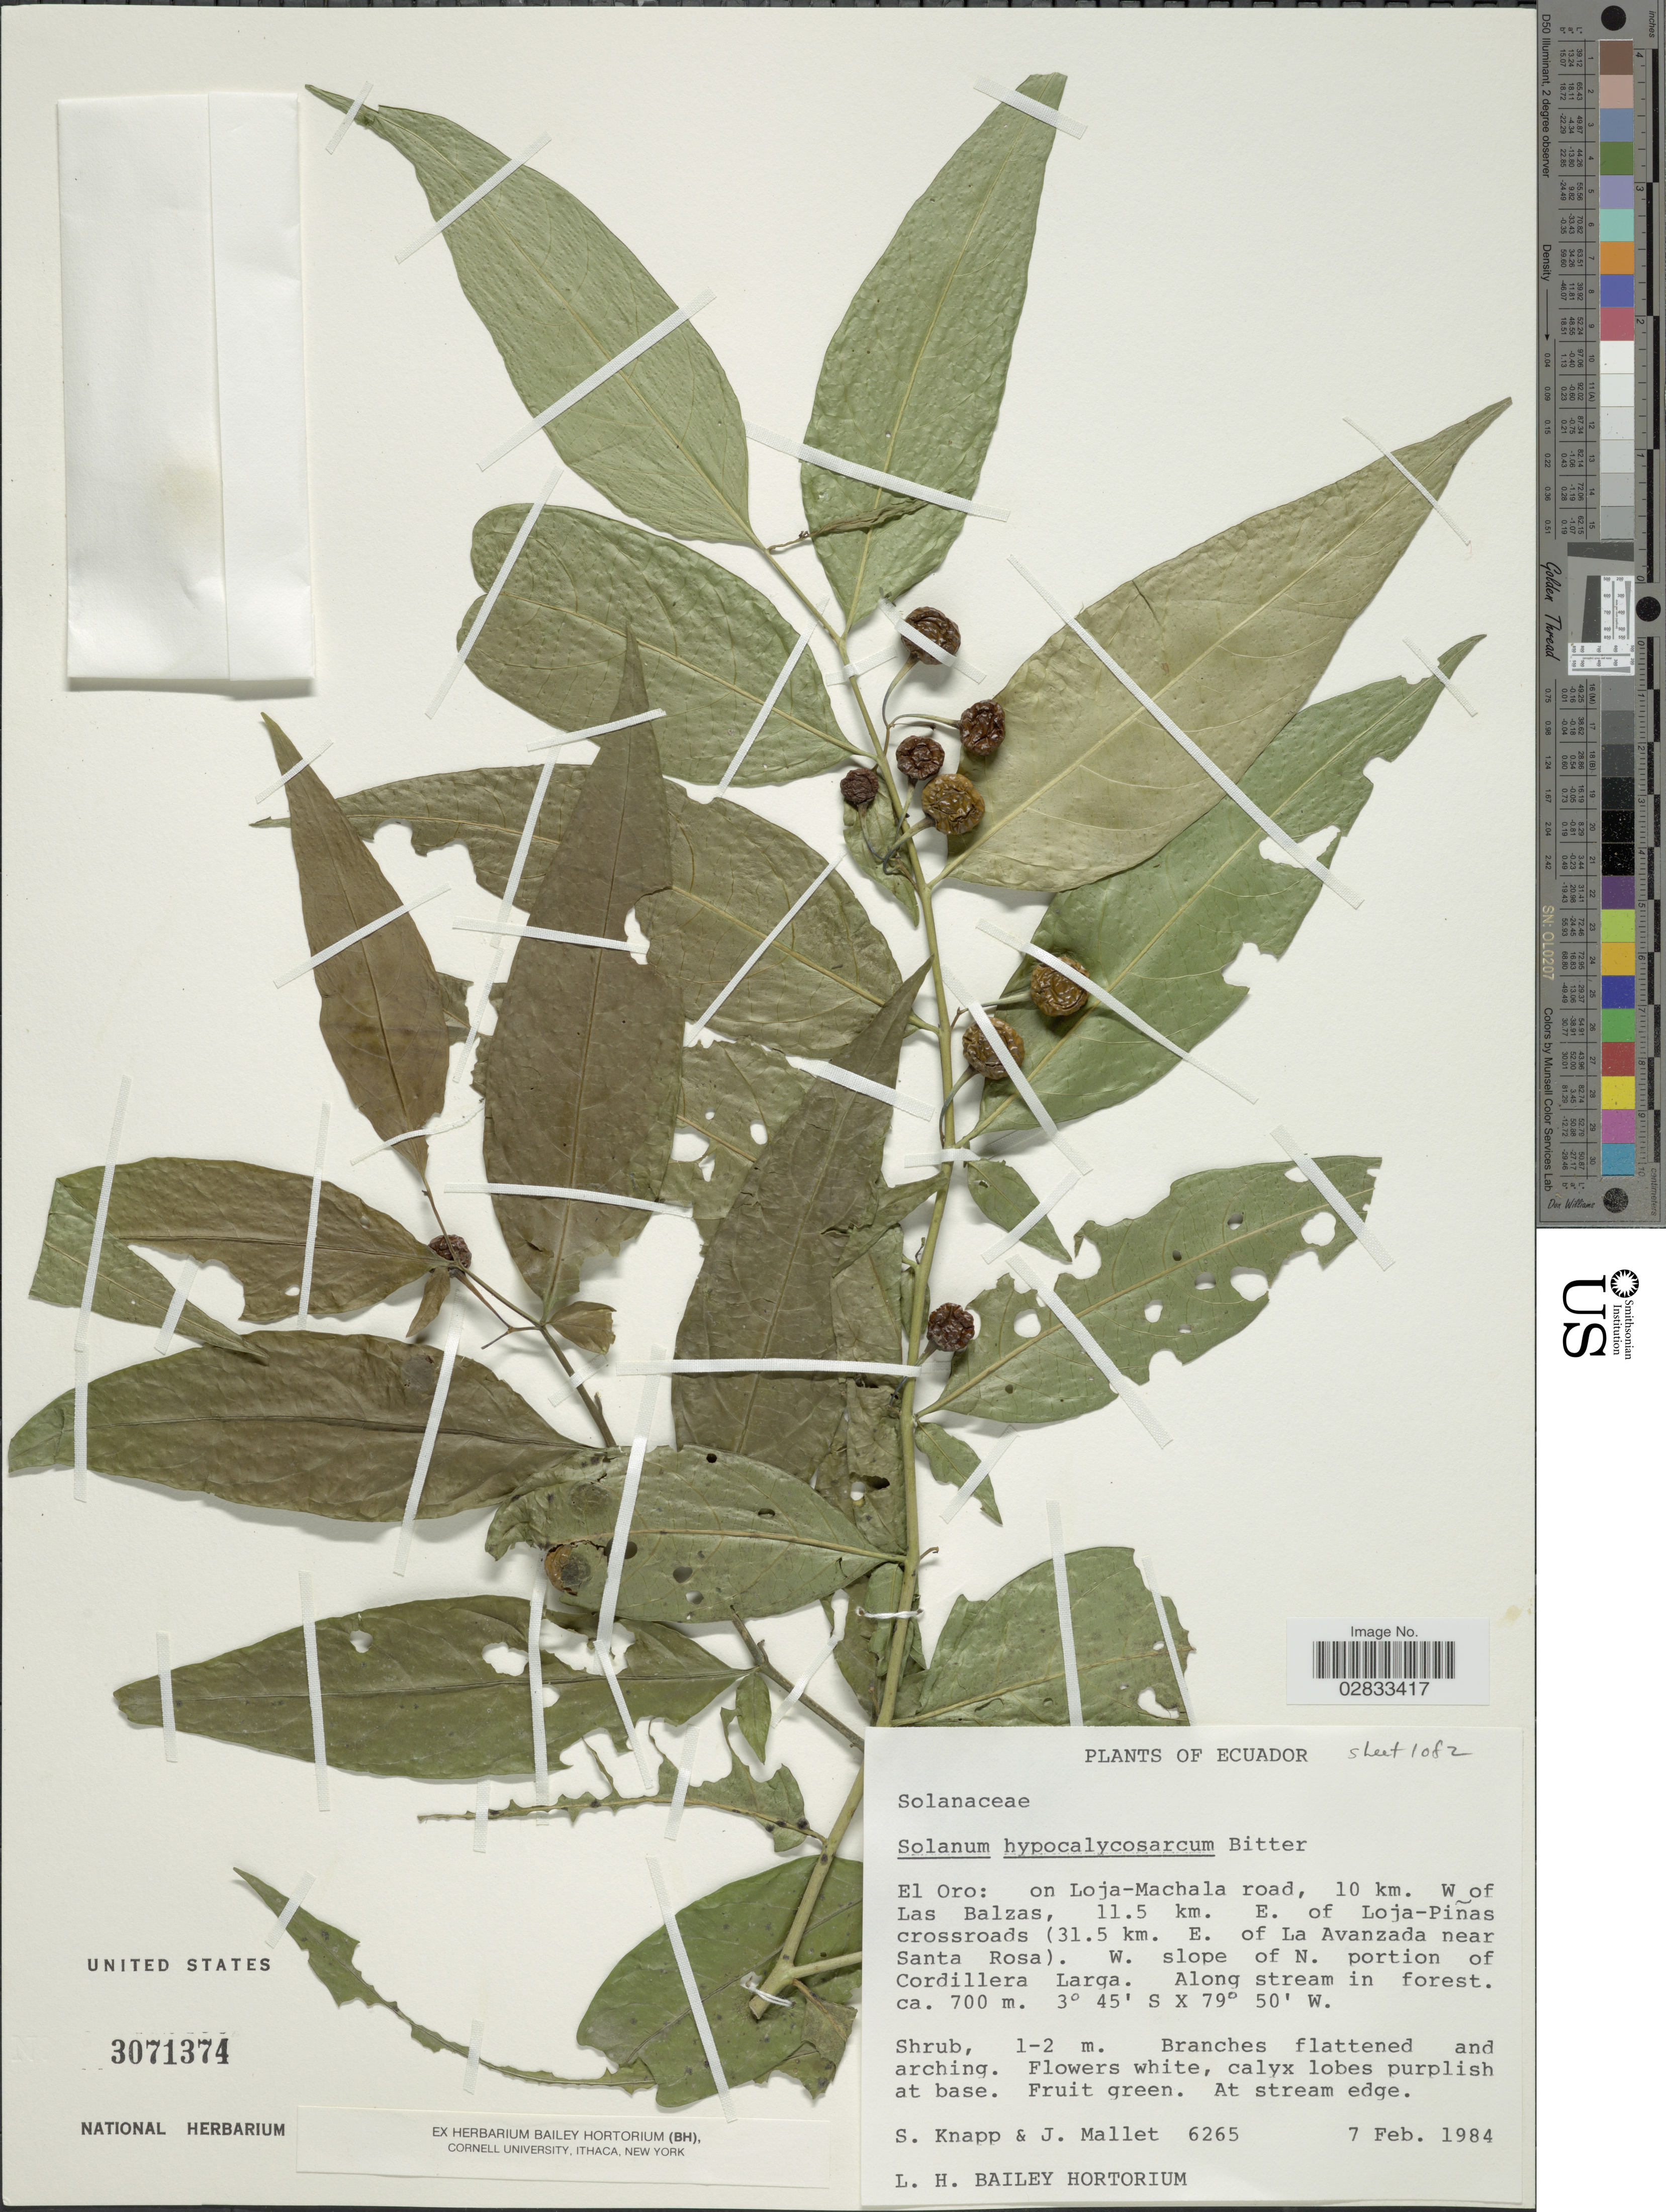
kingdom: Plantae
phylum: Tracheophyta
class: Magnoliopsida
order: Solanales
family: Solanaceae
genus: Solanum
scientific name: Solanum hypocalycosarcum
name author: Bitter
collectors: S. Knapp & J. Mallet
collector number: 6265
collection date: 1984-02-07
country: Ecuador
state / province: El Oro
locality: On Loja-Machala road, 10 km. W of Las Balzas, 11.5 km. E. of Loja-Piñas crossroads (31.5 km. E. of La Avanzada near Santa Rosa). W. slope of N. portion of Cordillera Larga.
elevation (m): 700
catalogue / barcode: US 3071374